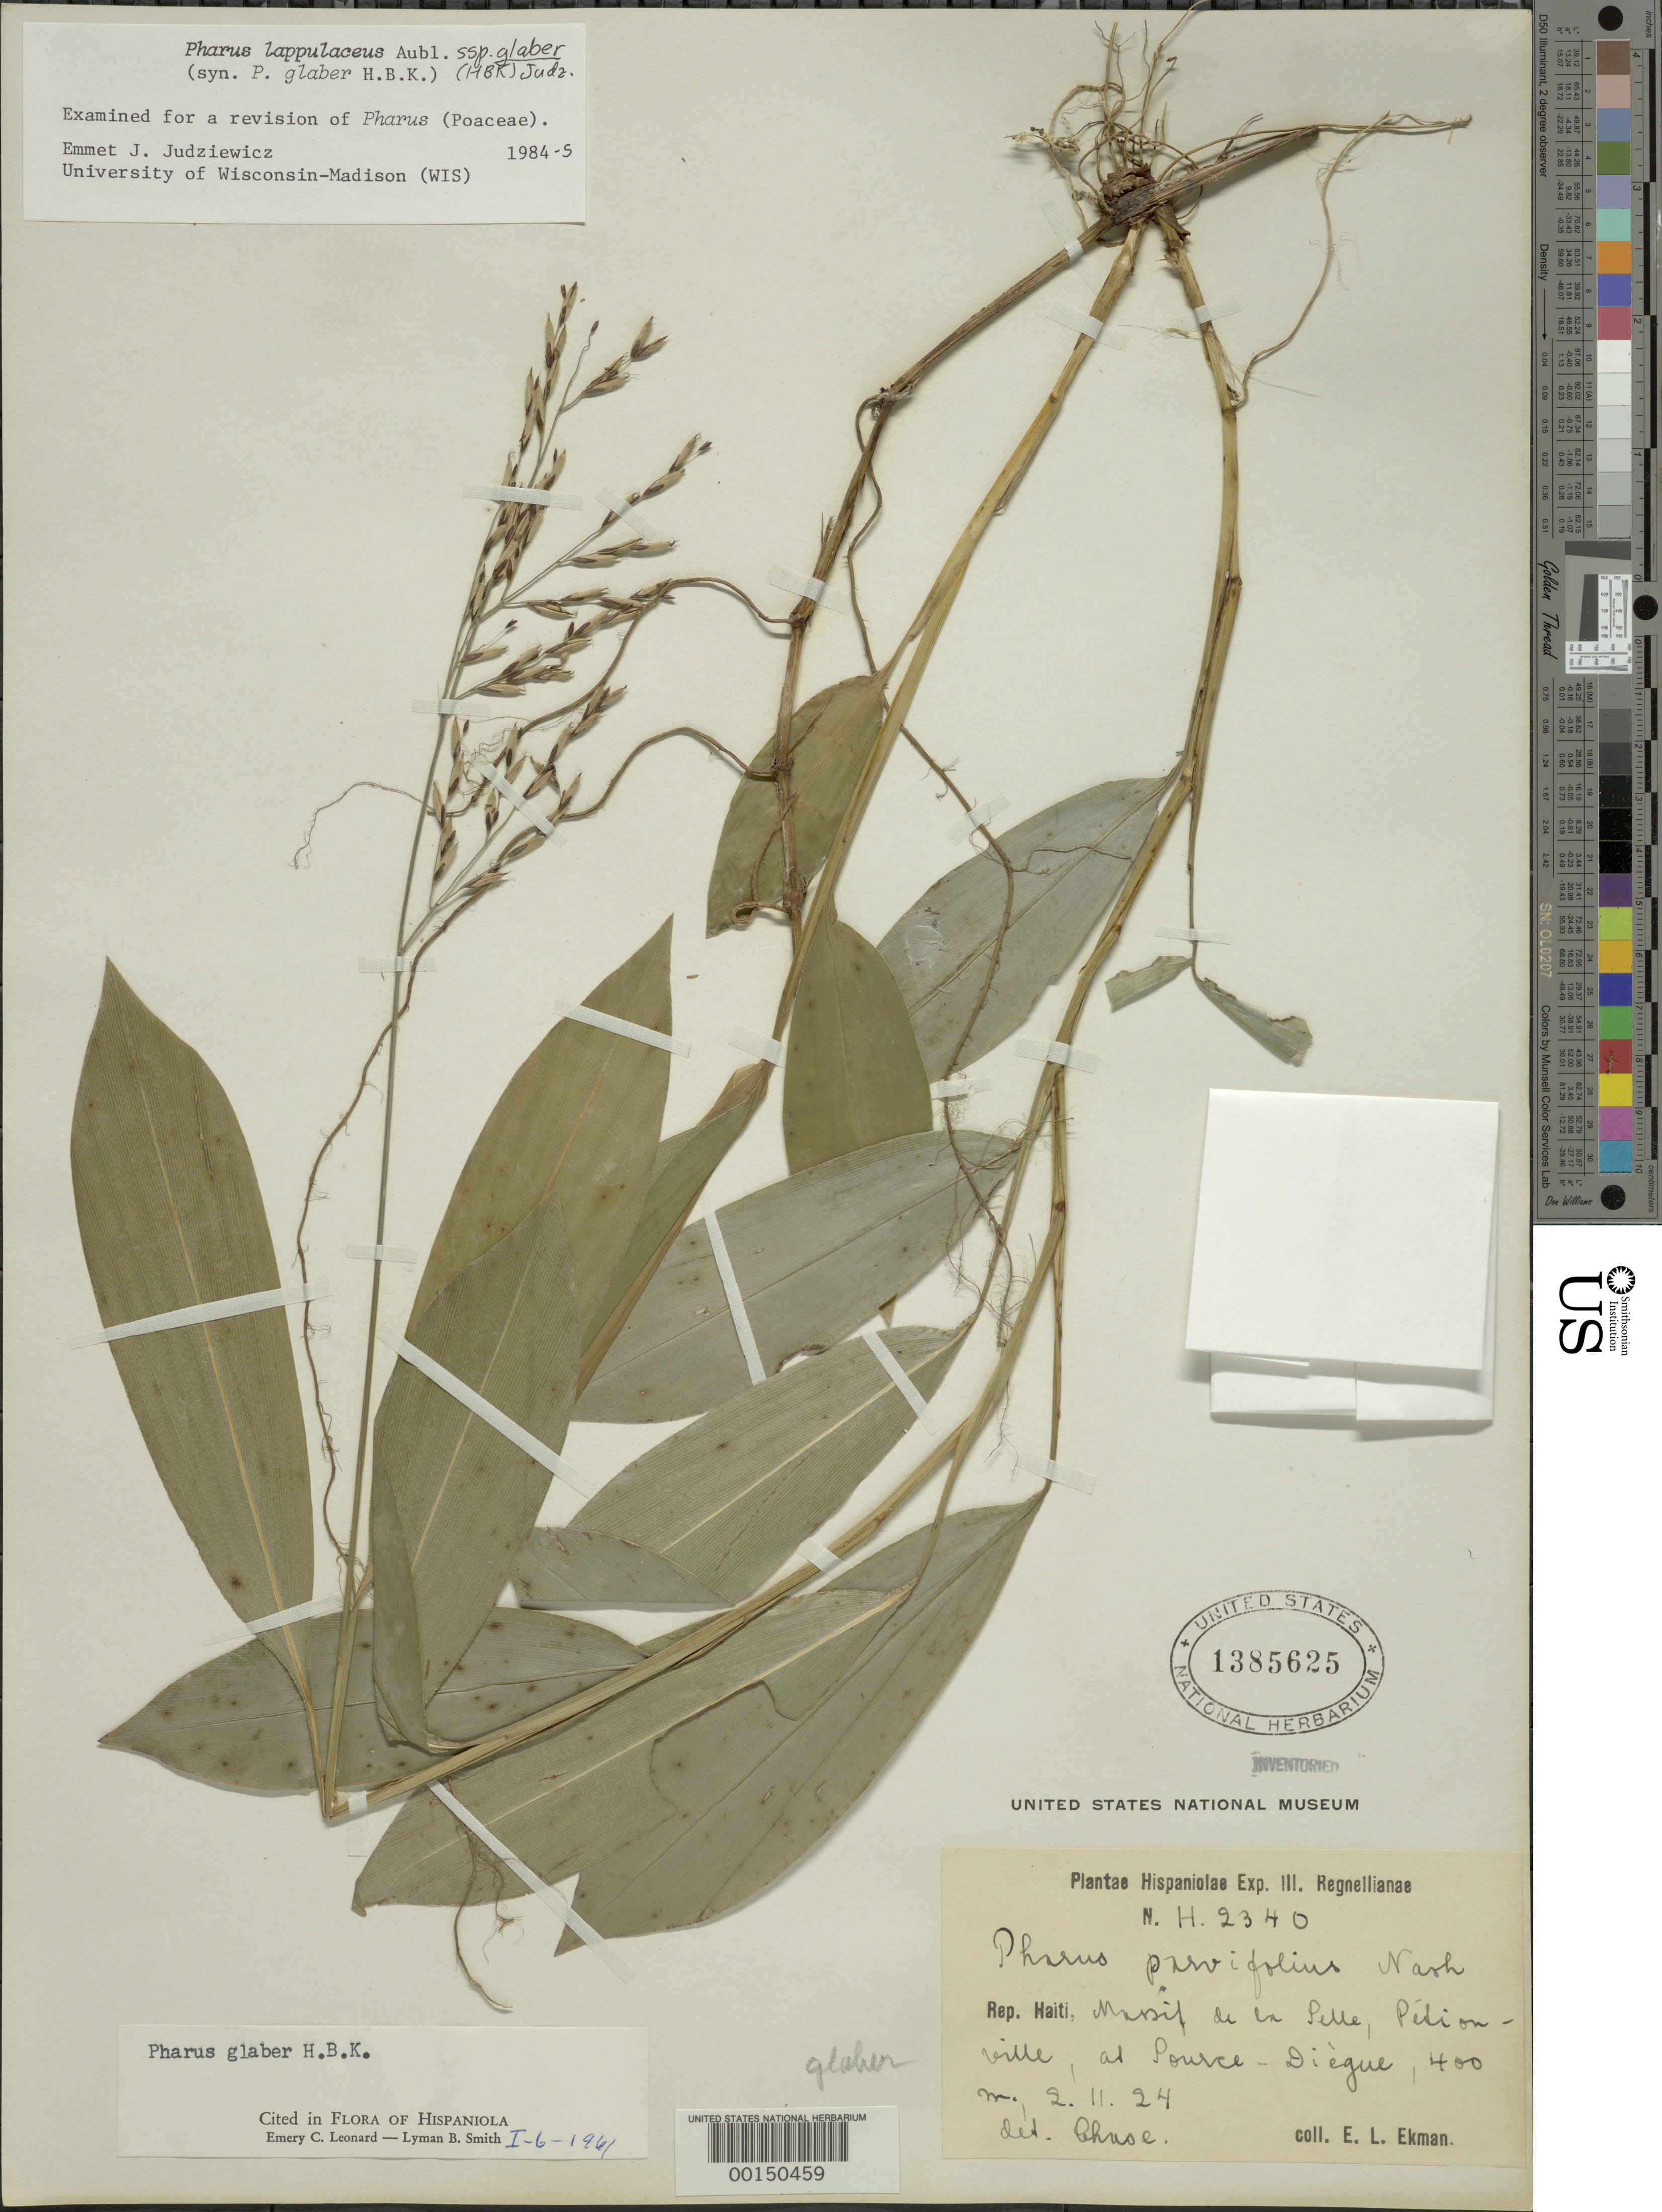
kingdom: Plantae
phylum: Tracheophyta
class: Liliopsida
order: Poales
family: Poaceae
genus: Pharus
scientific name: Pharus lappulaceus subsp. glaber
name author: (Kunth) Judz.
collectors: E. L. Ekman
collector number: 2340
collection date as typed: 02 Nov 1924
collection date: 1924-11-02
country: Haiti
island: Hispaniola Island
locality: Pource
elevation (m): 400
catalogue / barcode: US 1385625